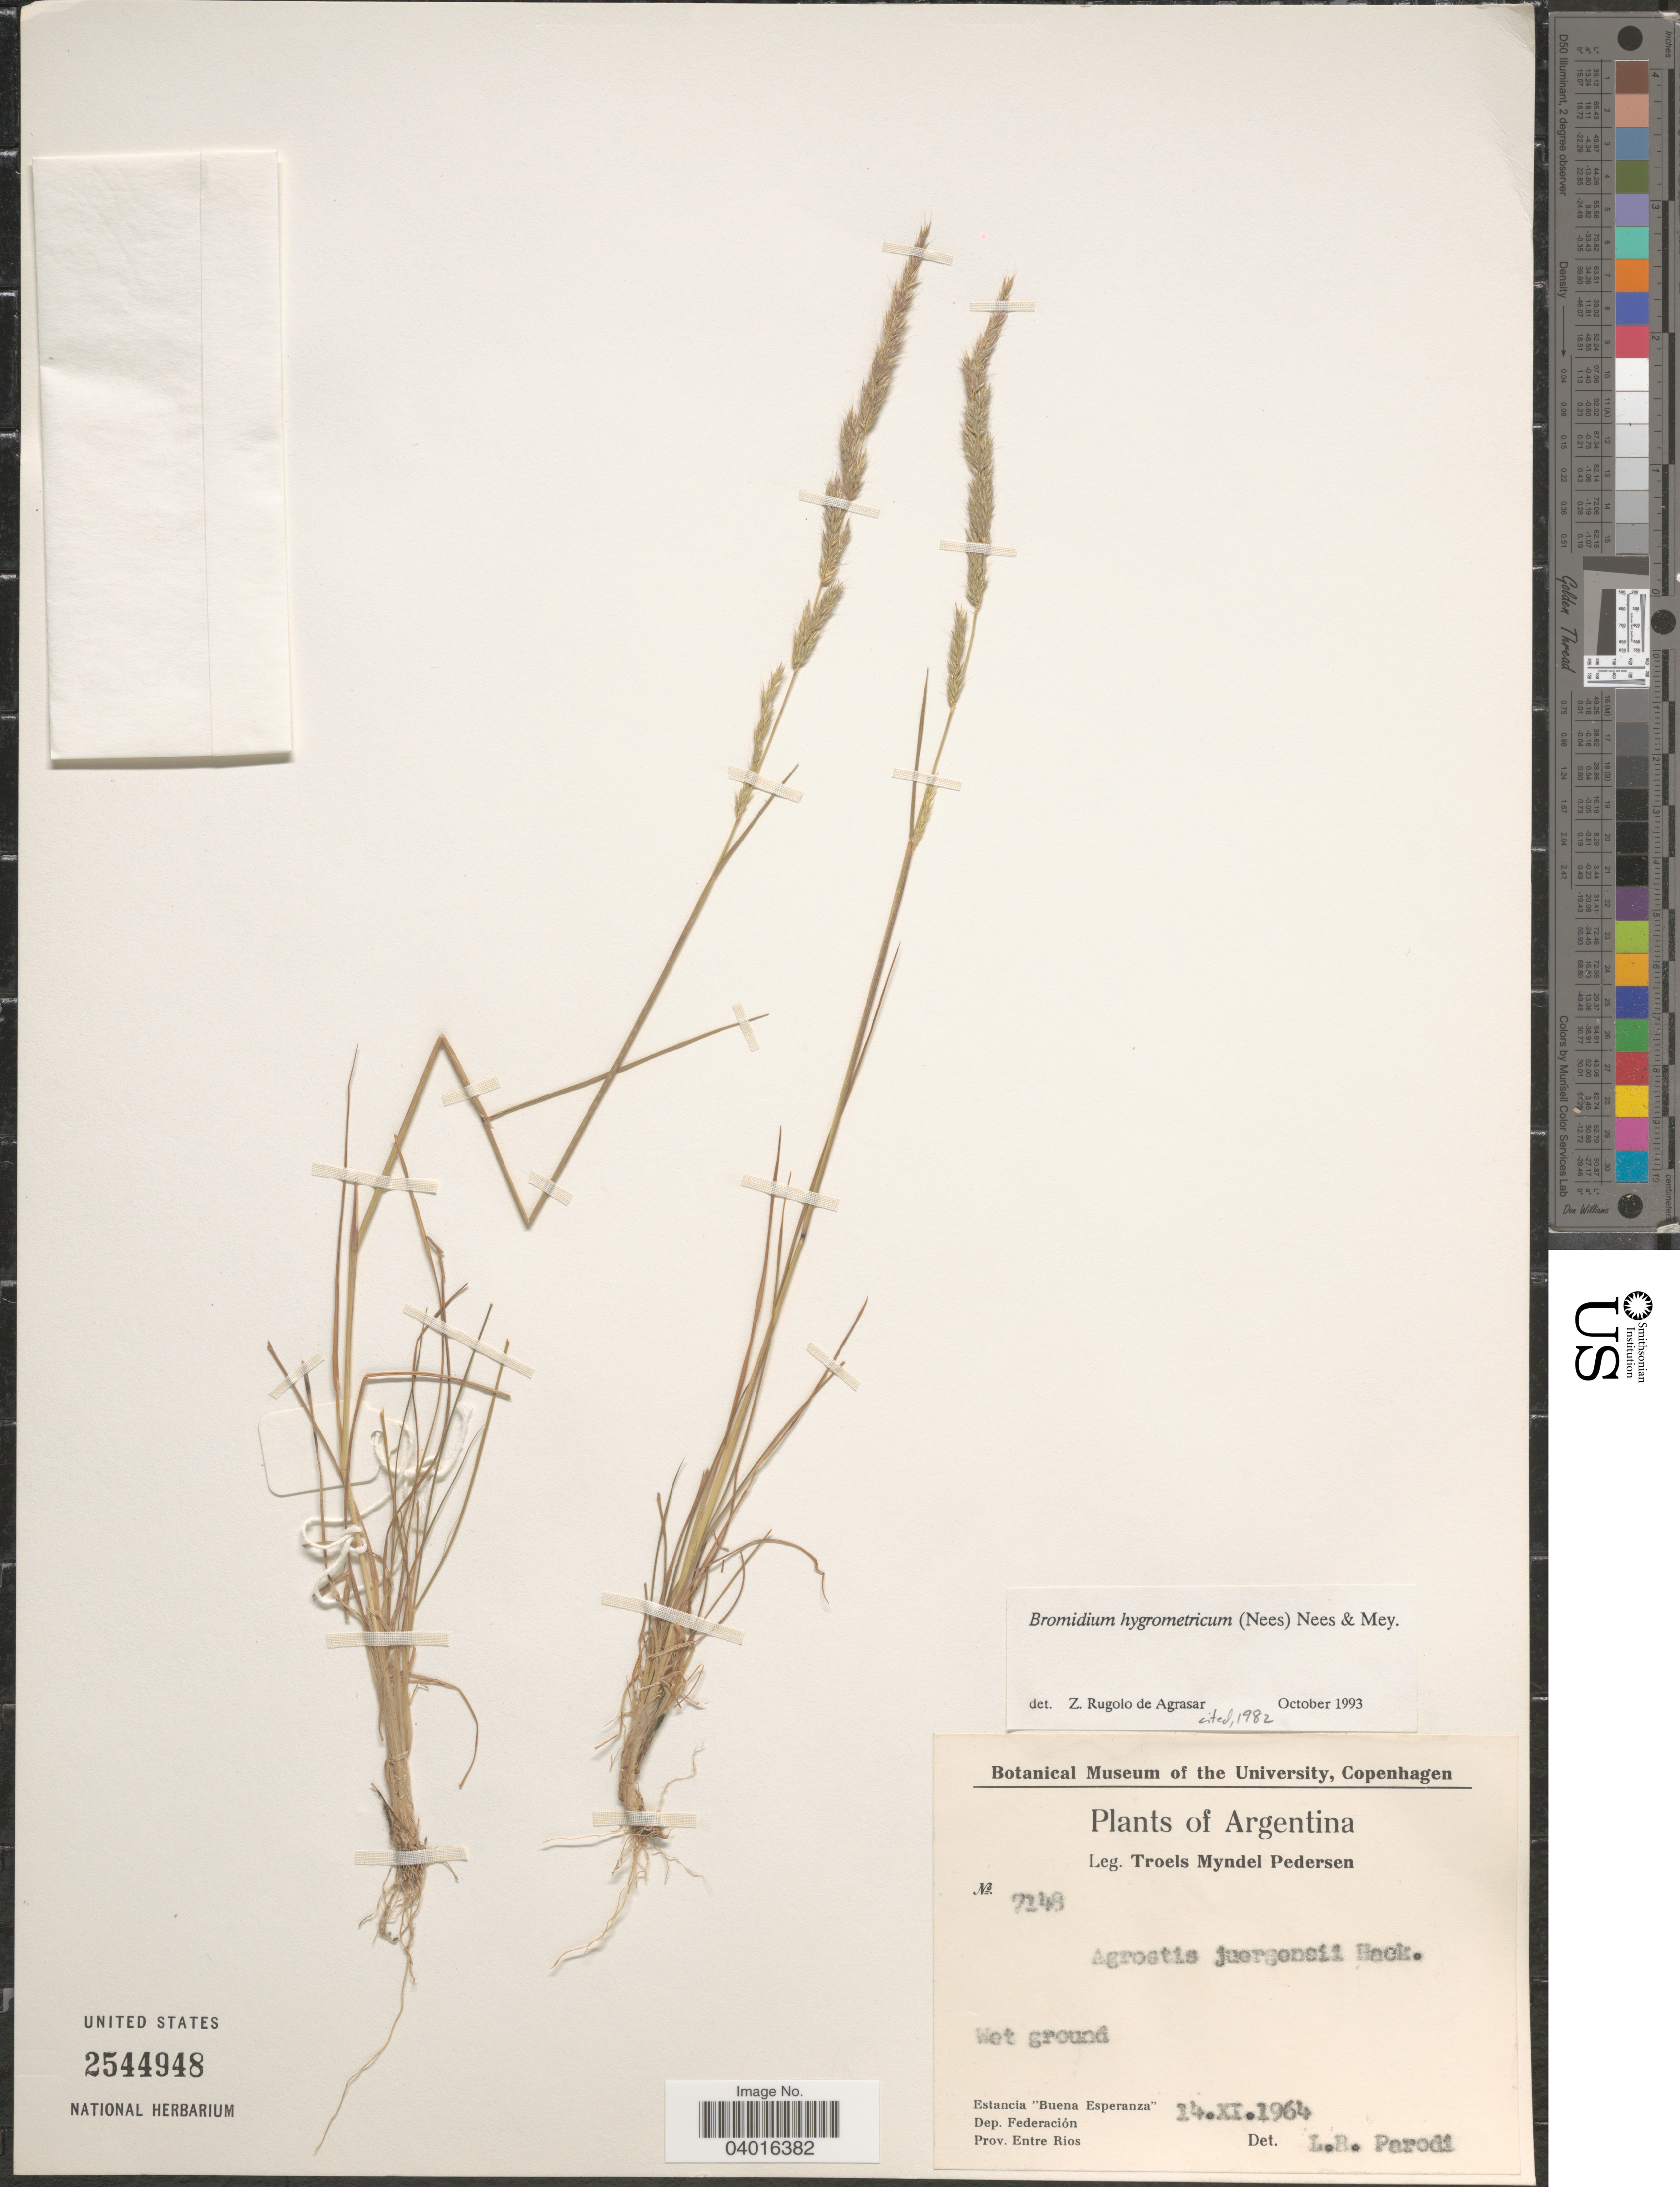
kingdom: Plantae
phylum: Tracheophyta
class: Liliopsida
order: Poales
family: Poaceae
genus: Bromidium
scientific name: Bromidium hygrometricum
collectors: T. Pederson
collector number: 7148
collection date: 1964-11-14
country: Argentina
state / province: Entre Rios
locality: Estancia "Buena Esperanza". Dep. Federación.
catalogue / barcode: US 2544948